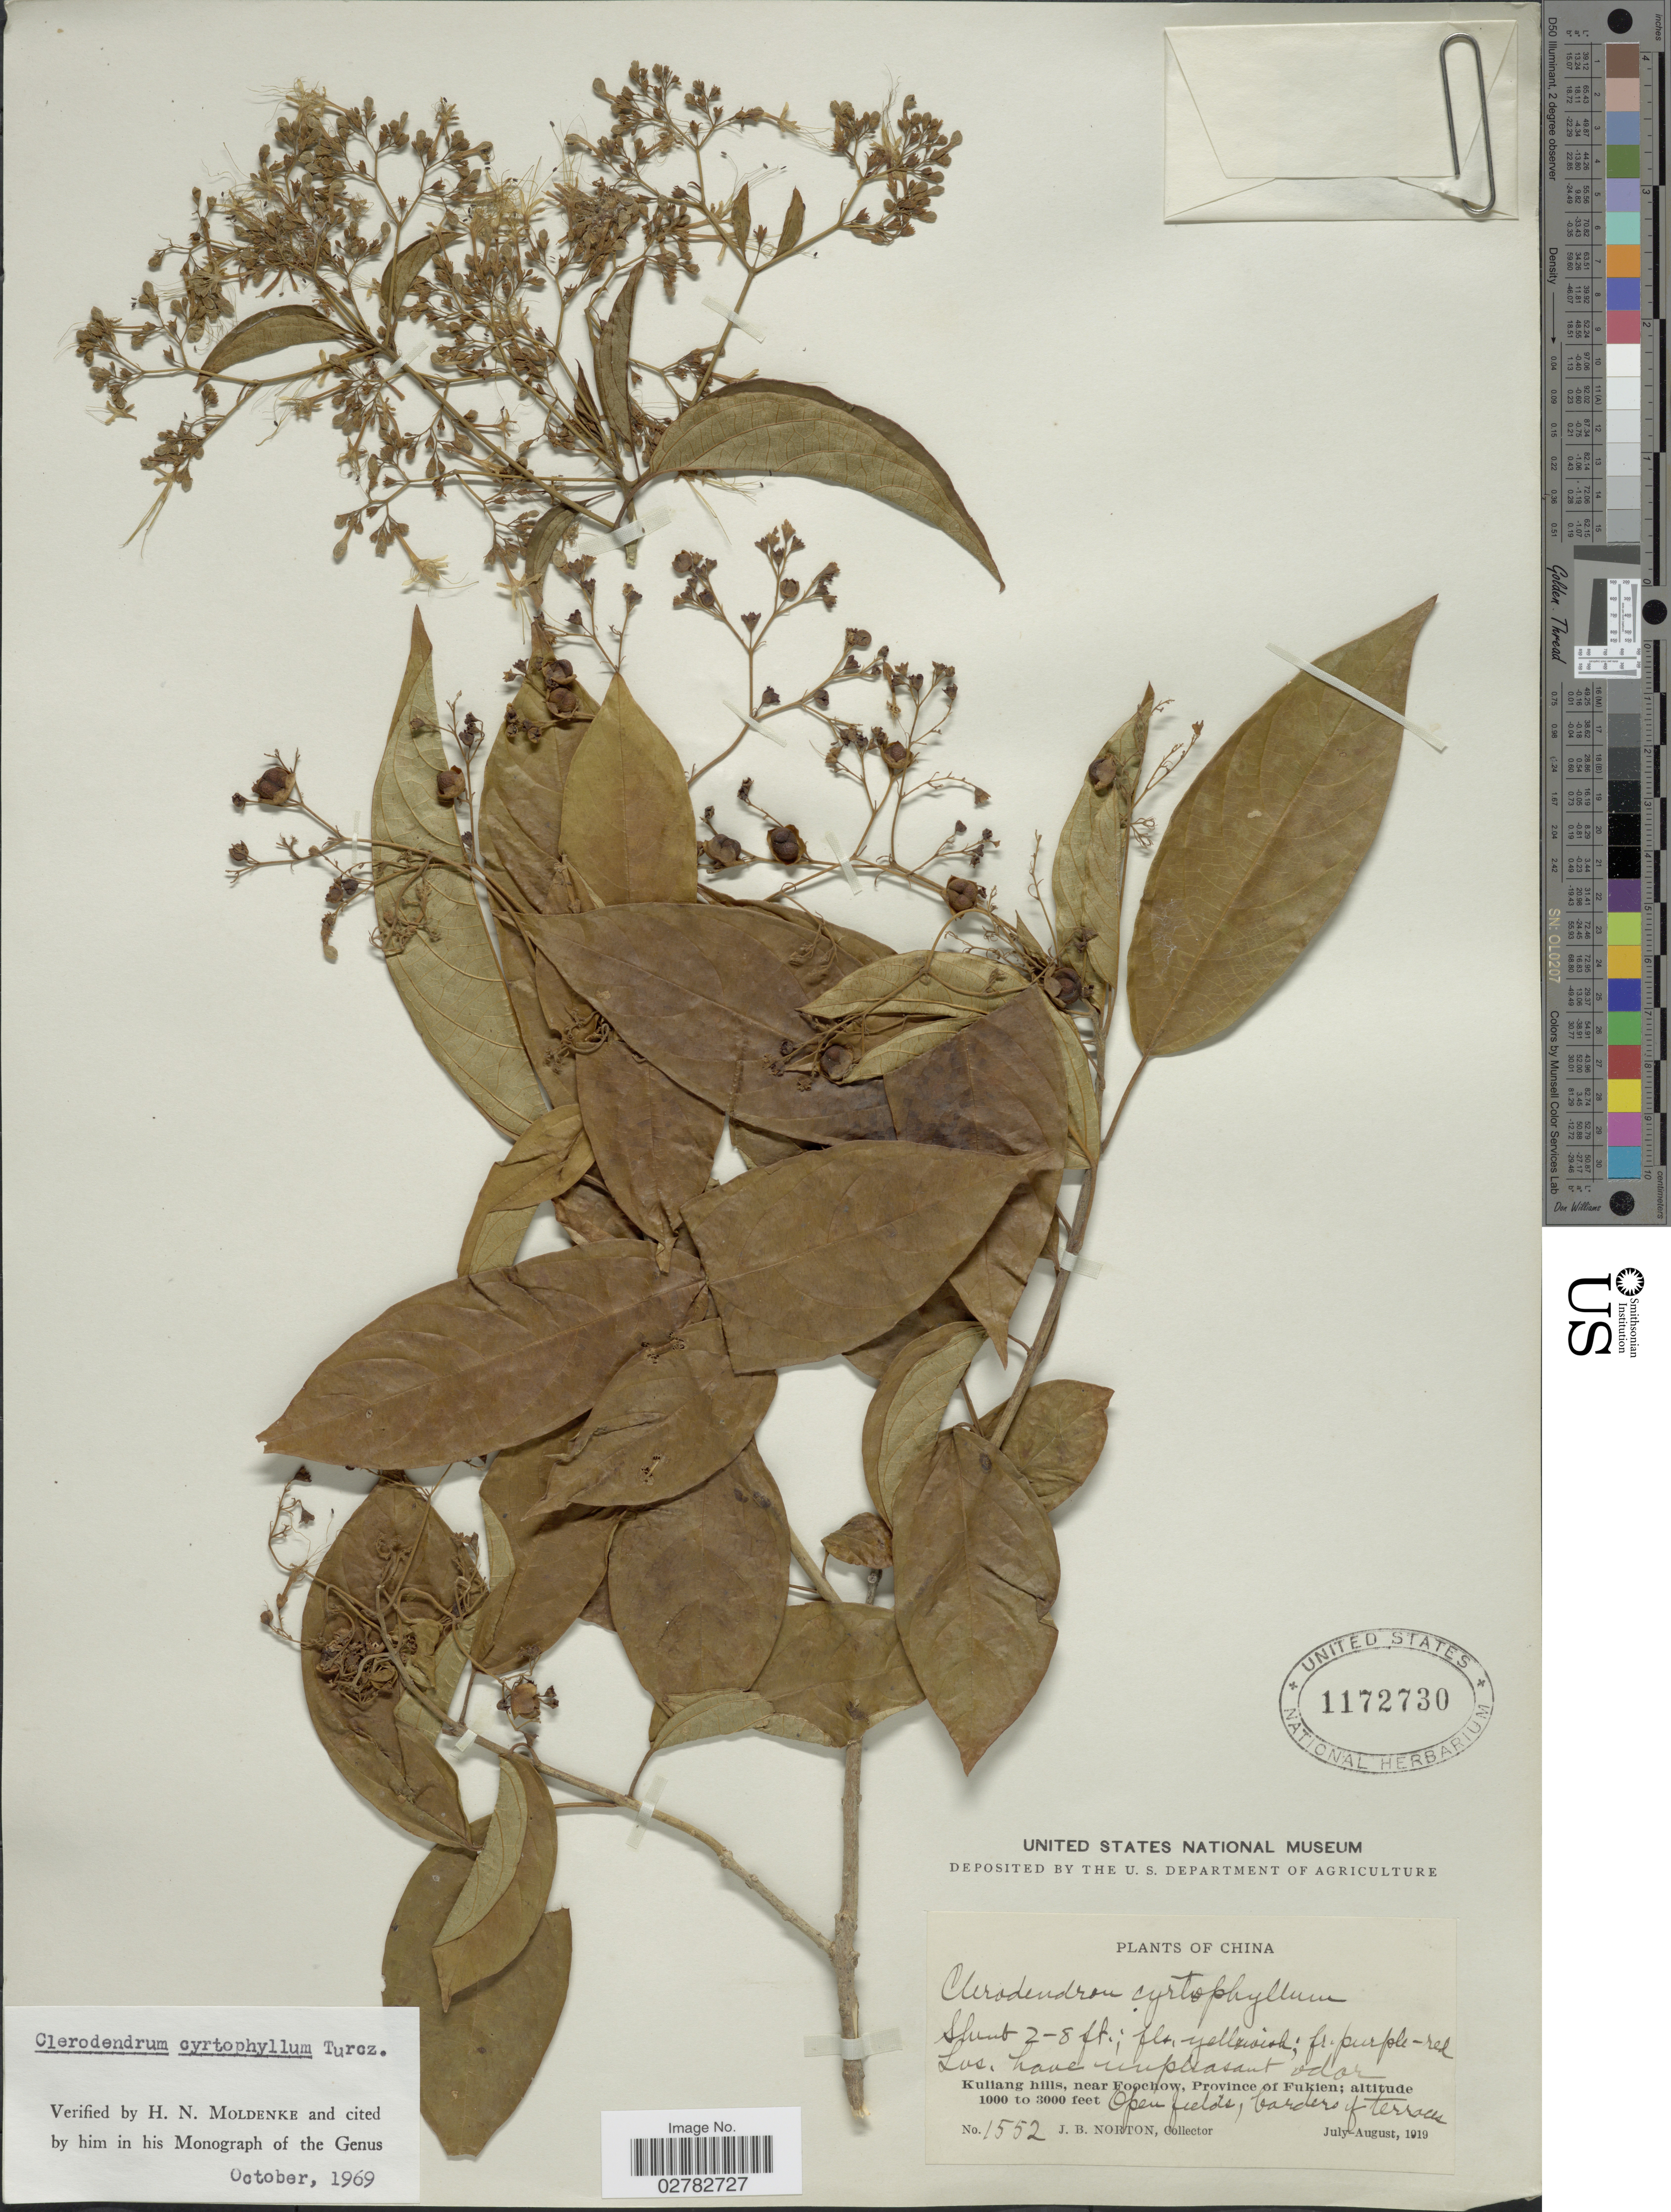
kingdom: Plantae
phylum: Tracheophyta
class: Magnoliopsida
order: Lamiales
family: Lamiaceae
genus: Clerodendrum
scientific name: Clerodendrum cyrtophyllum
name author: Turcz.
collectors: J. B. Norton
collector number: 1552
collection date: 1919-07/1919-08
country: China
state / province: Fujian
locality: Kuliang hills, near Foochow, Province of Fukien.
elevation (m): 305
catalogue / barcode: US 1172730